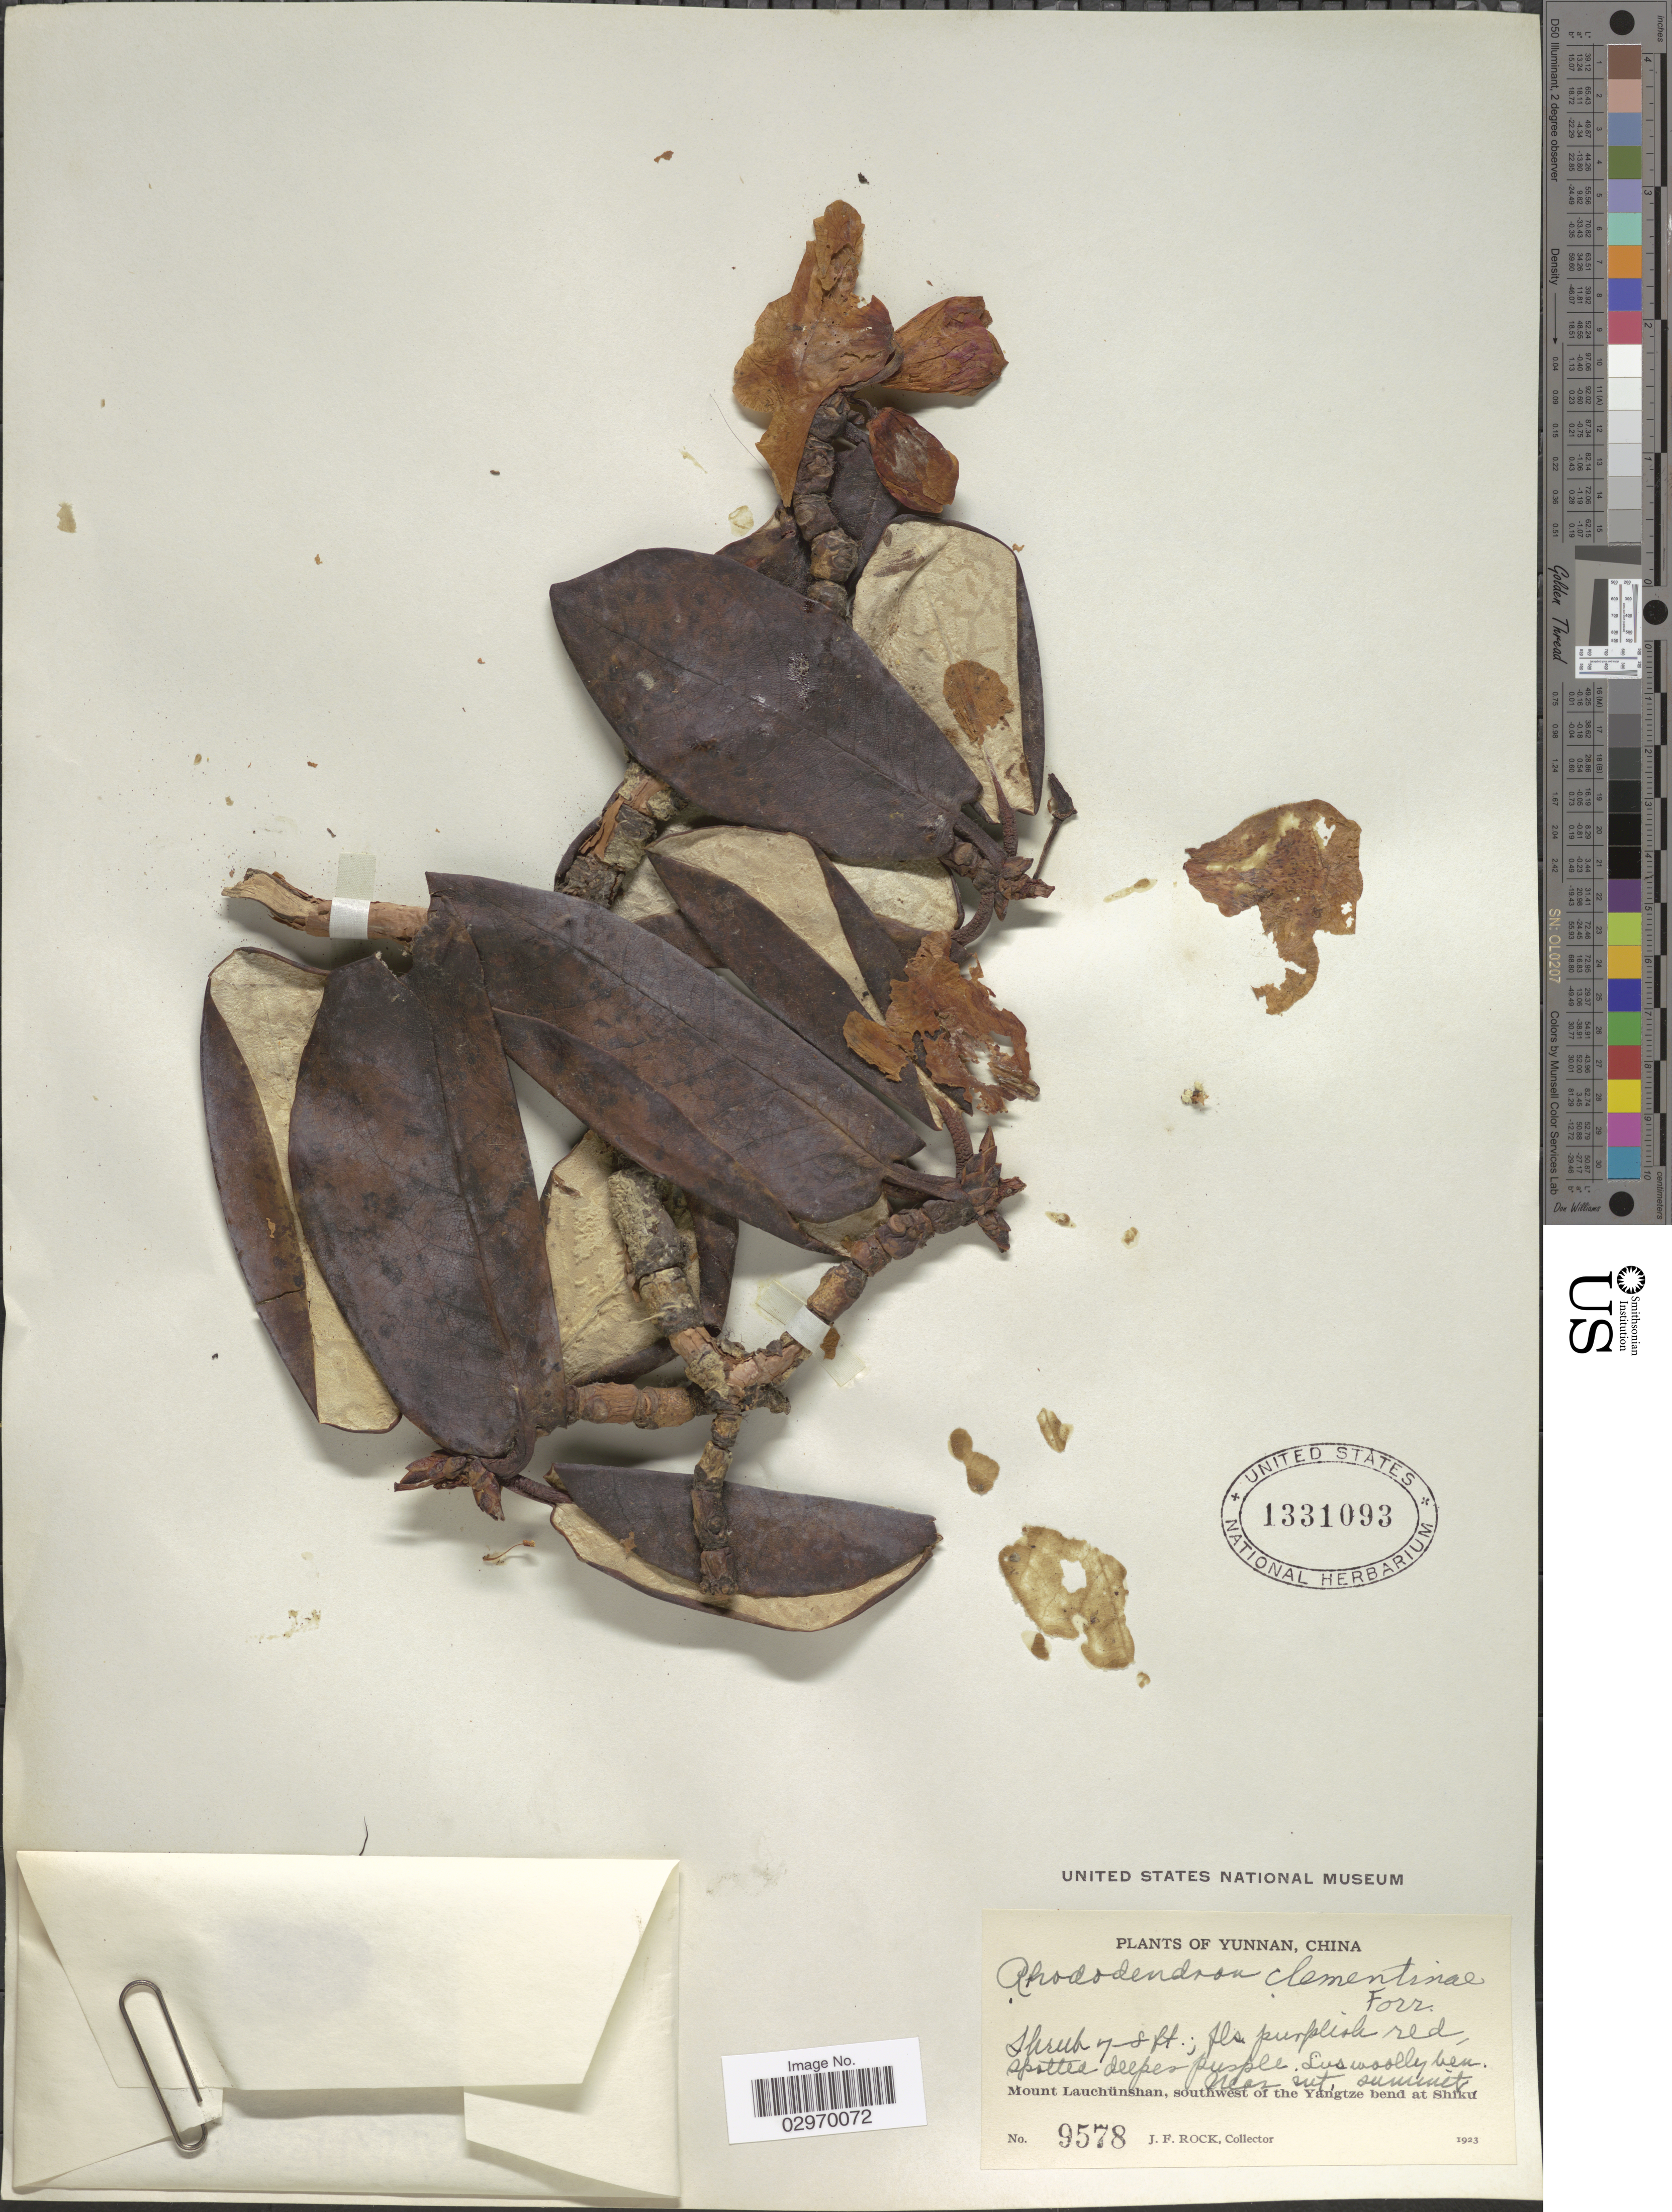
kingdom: Plantae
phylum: Tracheophyta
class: Magnoliopsida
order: Ericales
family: Ericaceae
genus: Rhododendron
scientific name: Rhododendron clementinae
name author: Forrest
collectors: J. Rock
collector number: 9578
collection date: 1923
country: China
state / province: Yunnan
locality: Near mt. summit. Mount Lauchünshan, southwest of the Yangtze bend at Shiku.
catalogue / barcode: US 1331093